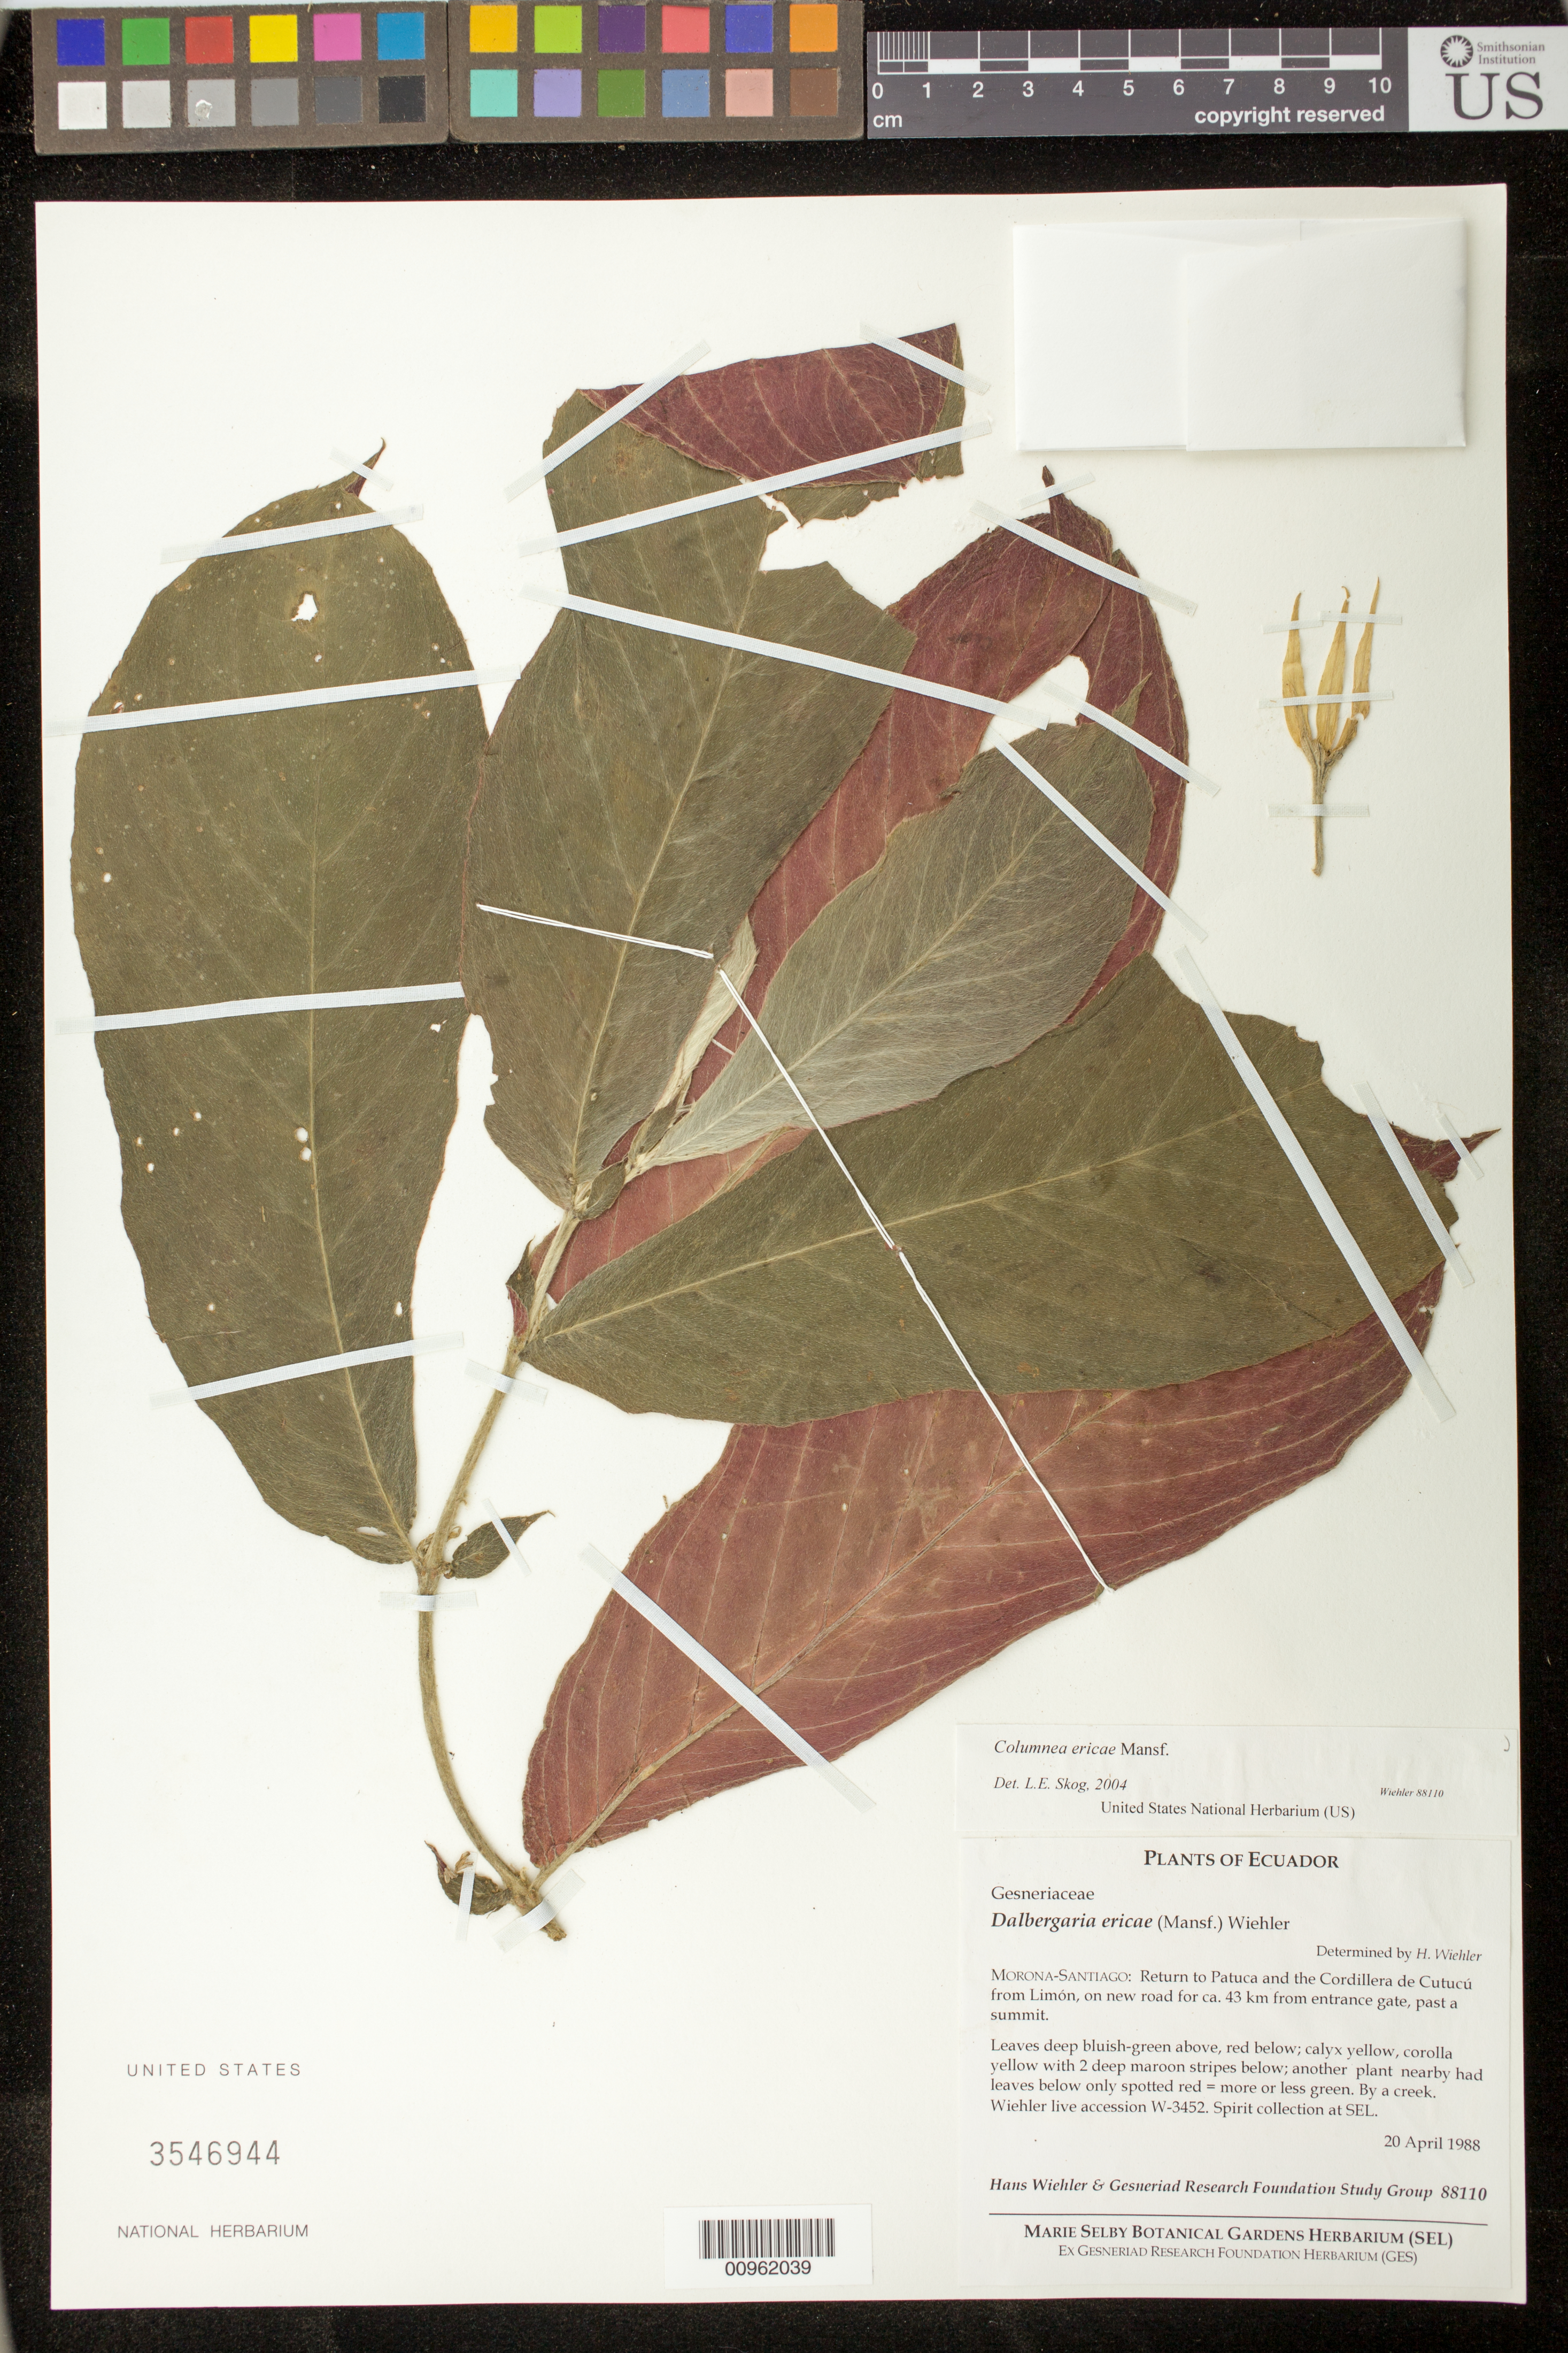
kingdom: Plantae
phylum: Tracheophyta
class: Magnoliopsida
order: Lamiales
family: Gesneriaceae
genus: Columnea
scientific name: Columnea ericae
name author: Mansf.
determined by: Skog, Laurence E.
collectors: H. J. Wiehler & GRF Study Group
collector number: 88110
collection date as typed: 20 Apr 1988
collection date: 1988-04-20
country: Ecuador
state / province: Morona-Santiago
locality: Morona-Santiago; return to Patuca and the Cordillera de Cutucú from Limón, on new road for ca. 43 km from entrance gate, past a summit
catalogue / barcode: US 3546944